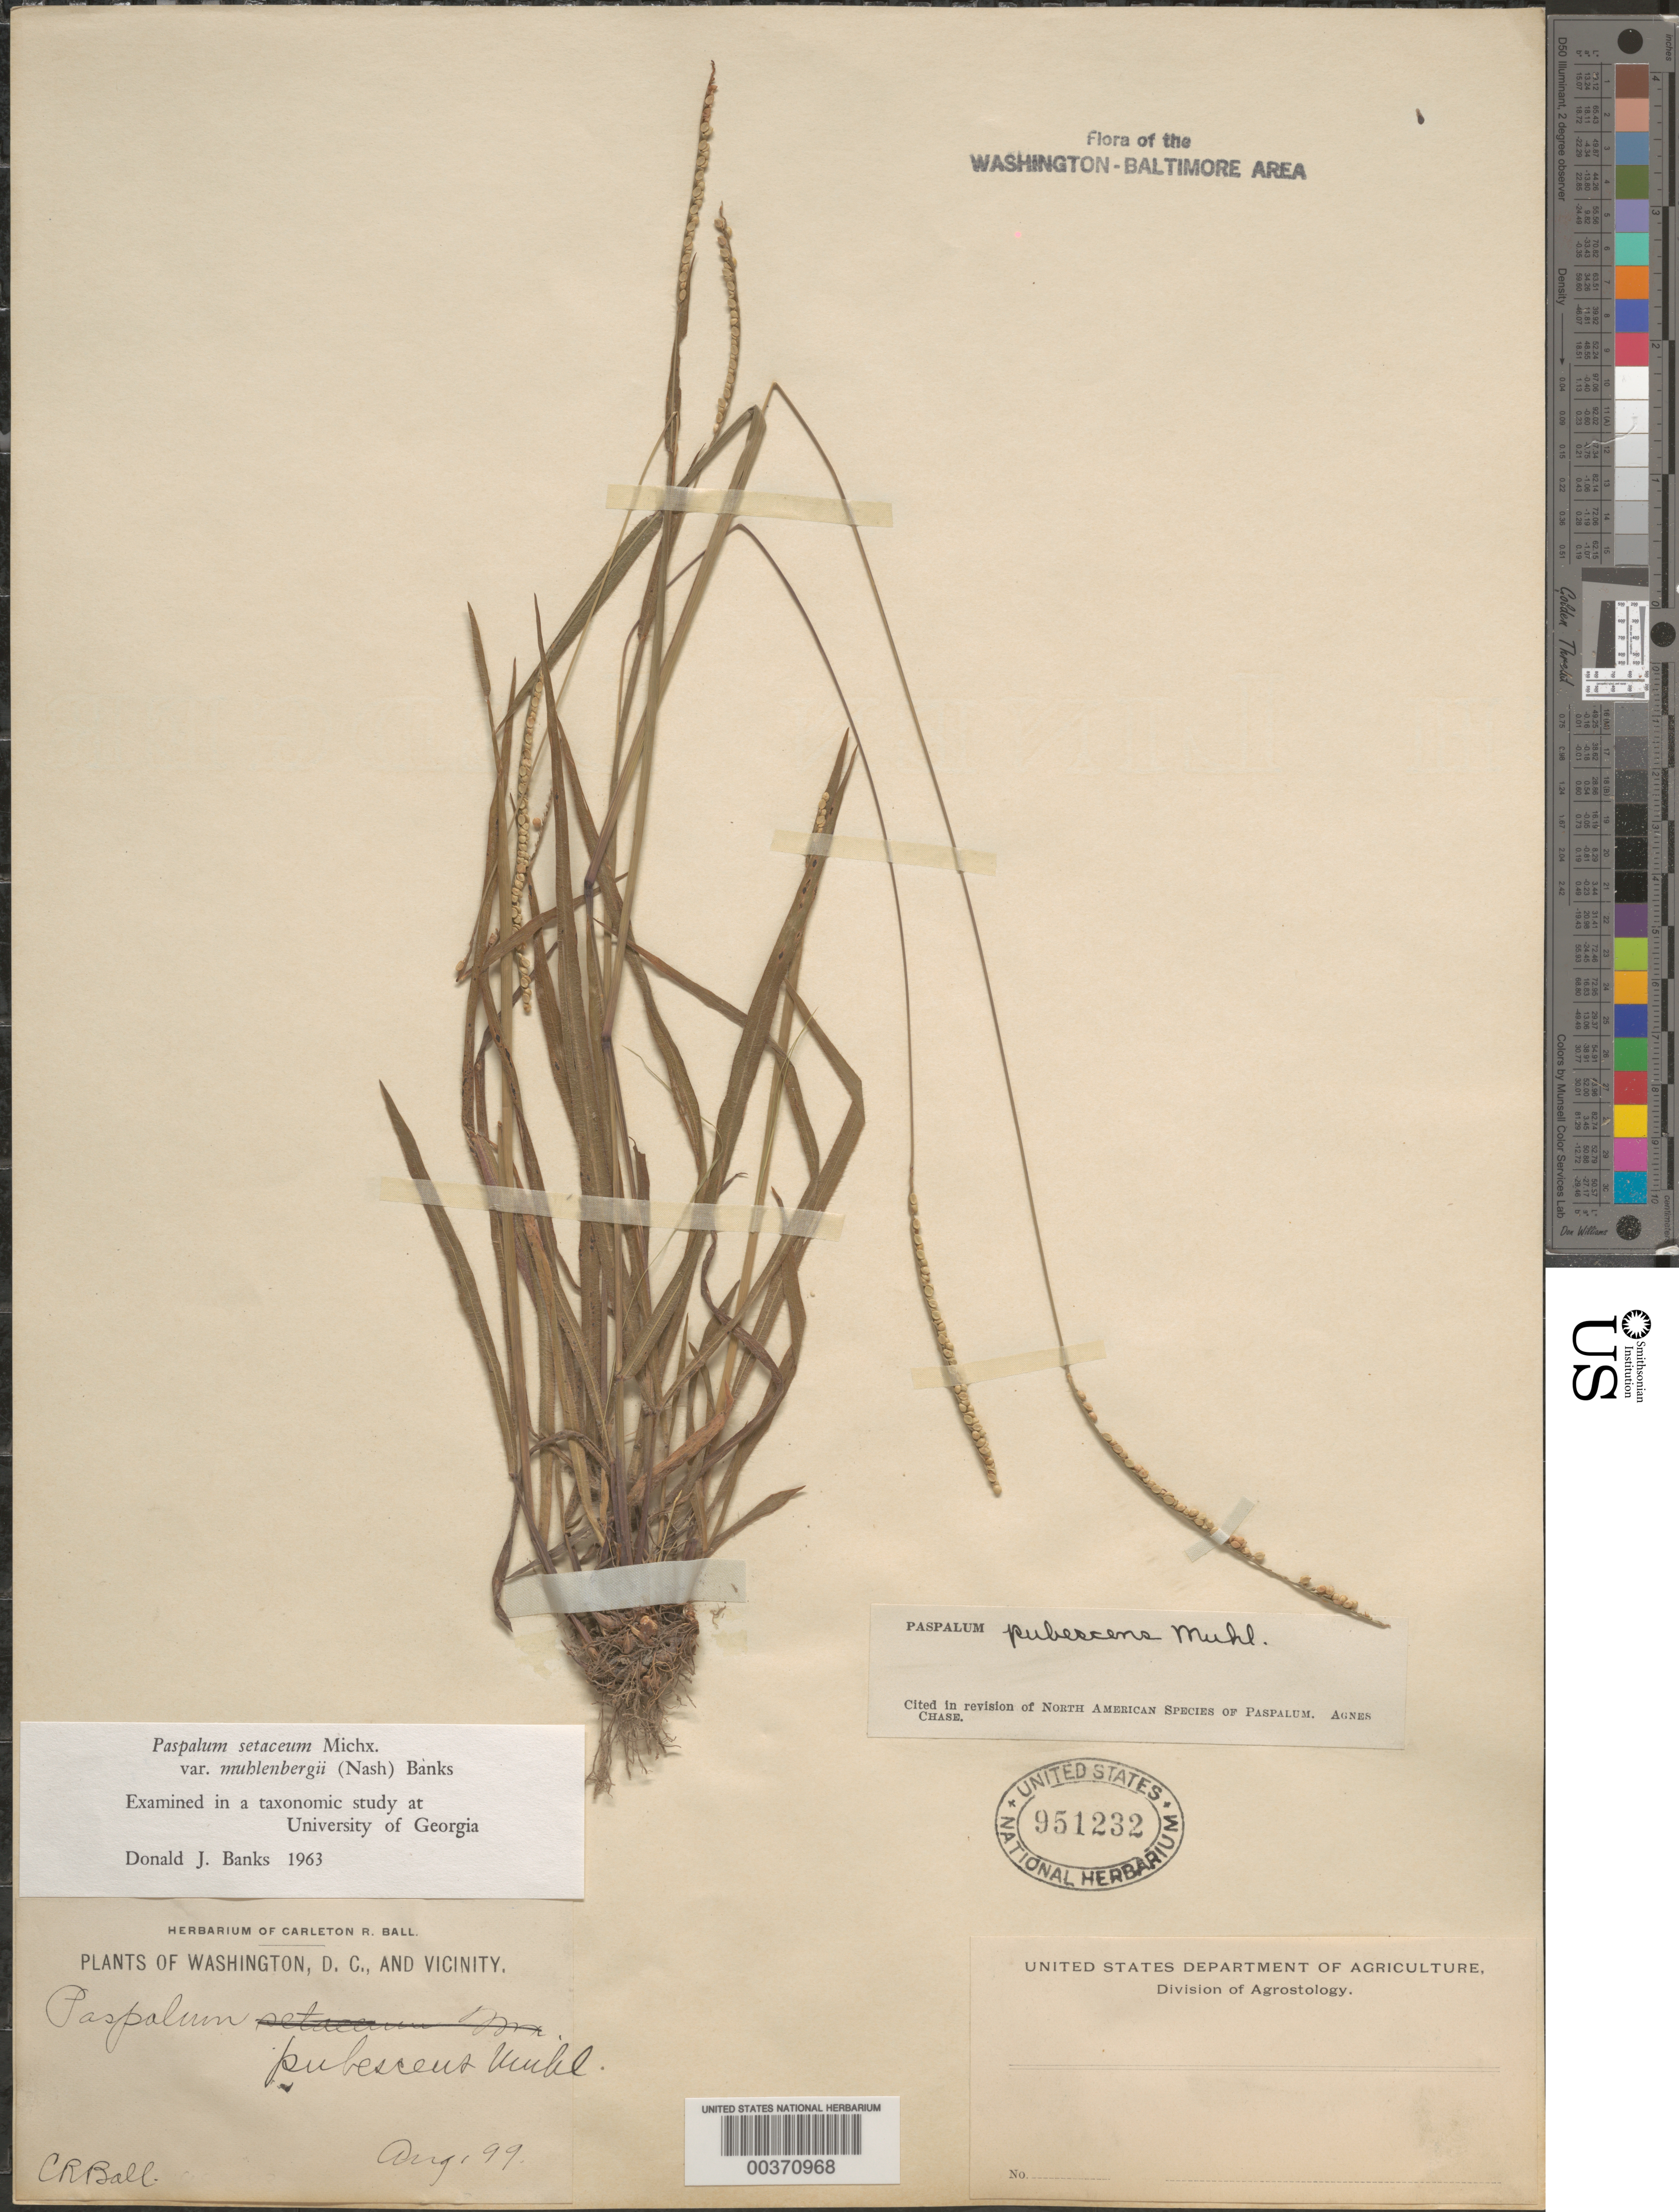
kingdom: Plantae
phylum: Tracheophyta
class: Liliopsida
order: Poales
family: Poaceae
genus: Paspalum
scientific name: Paspalum setaceum var. muhlenbergii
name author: (Nash) D.J. Banks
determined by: Banks, D. J.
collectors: C. R. Ball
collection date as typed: Aug 1899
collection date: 1899-08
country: United States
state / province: District of Columbia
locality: Washington DC and vicinity, near Reform School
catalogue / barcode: US 951232